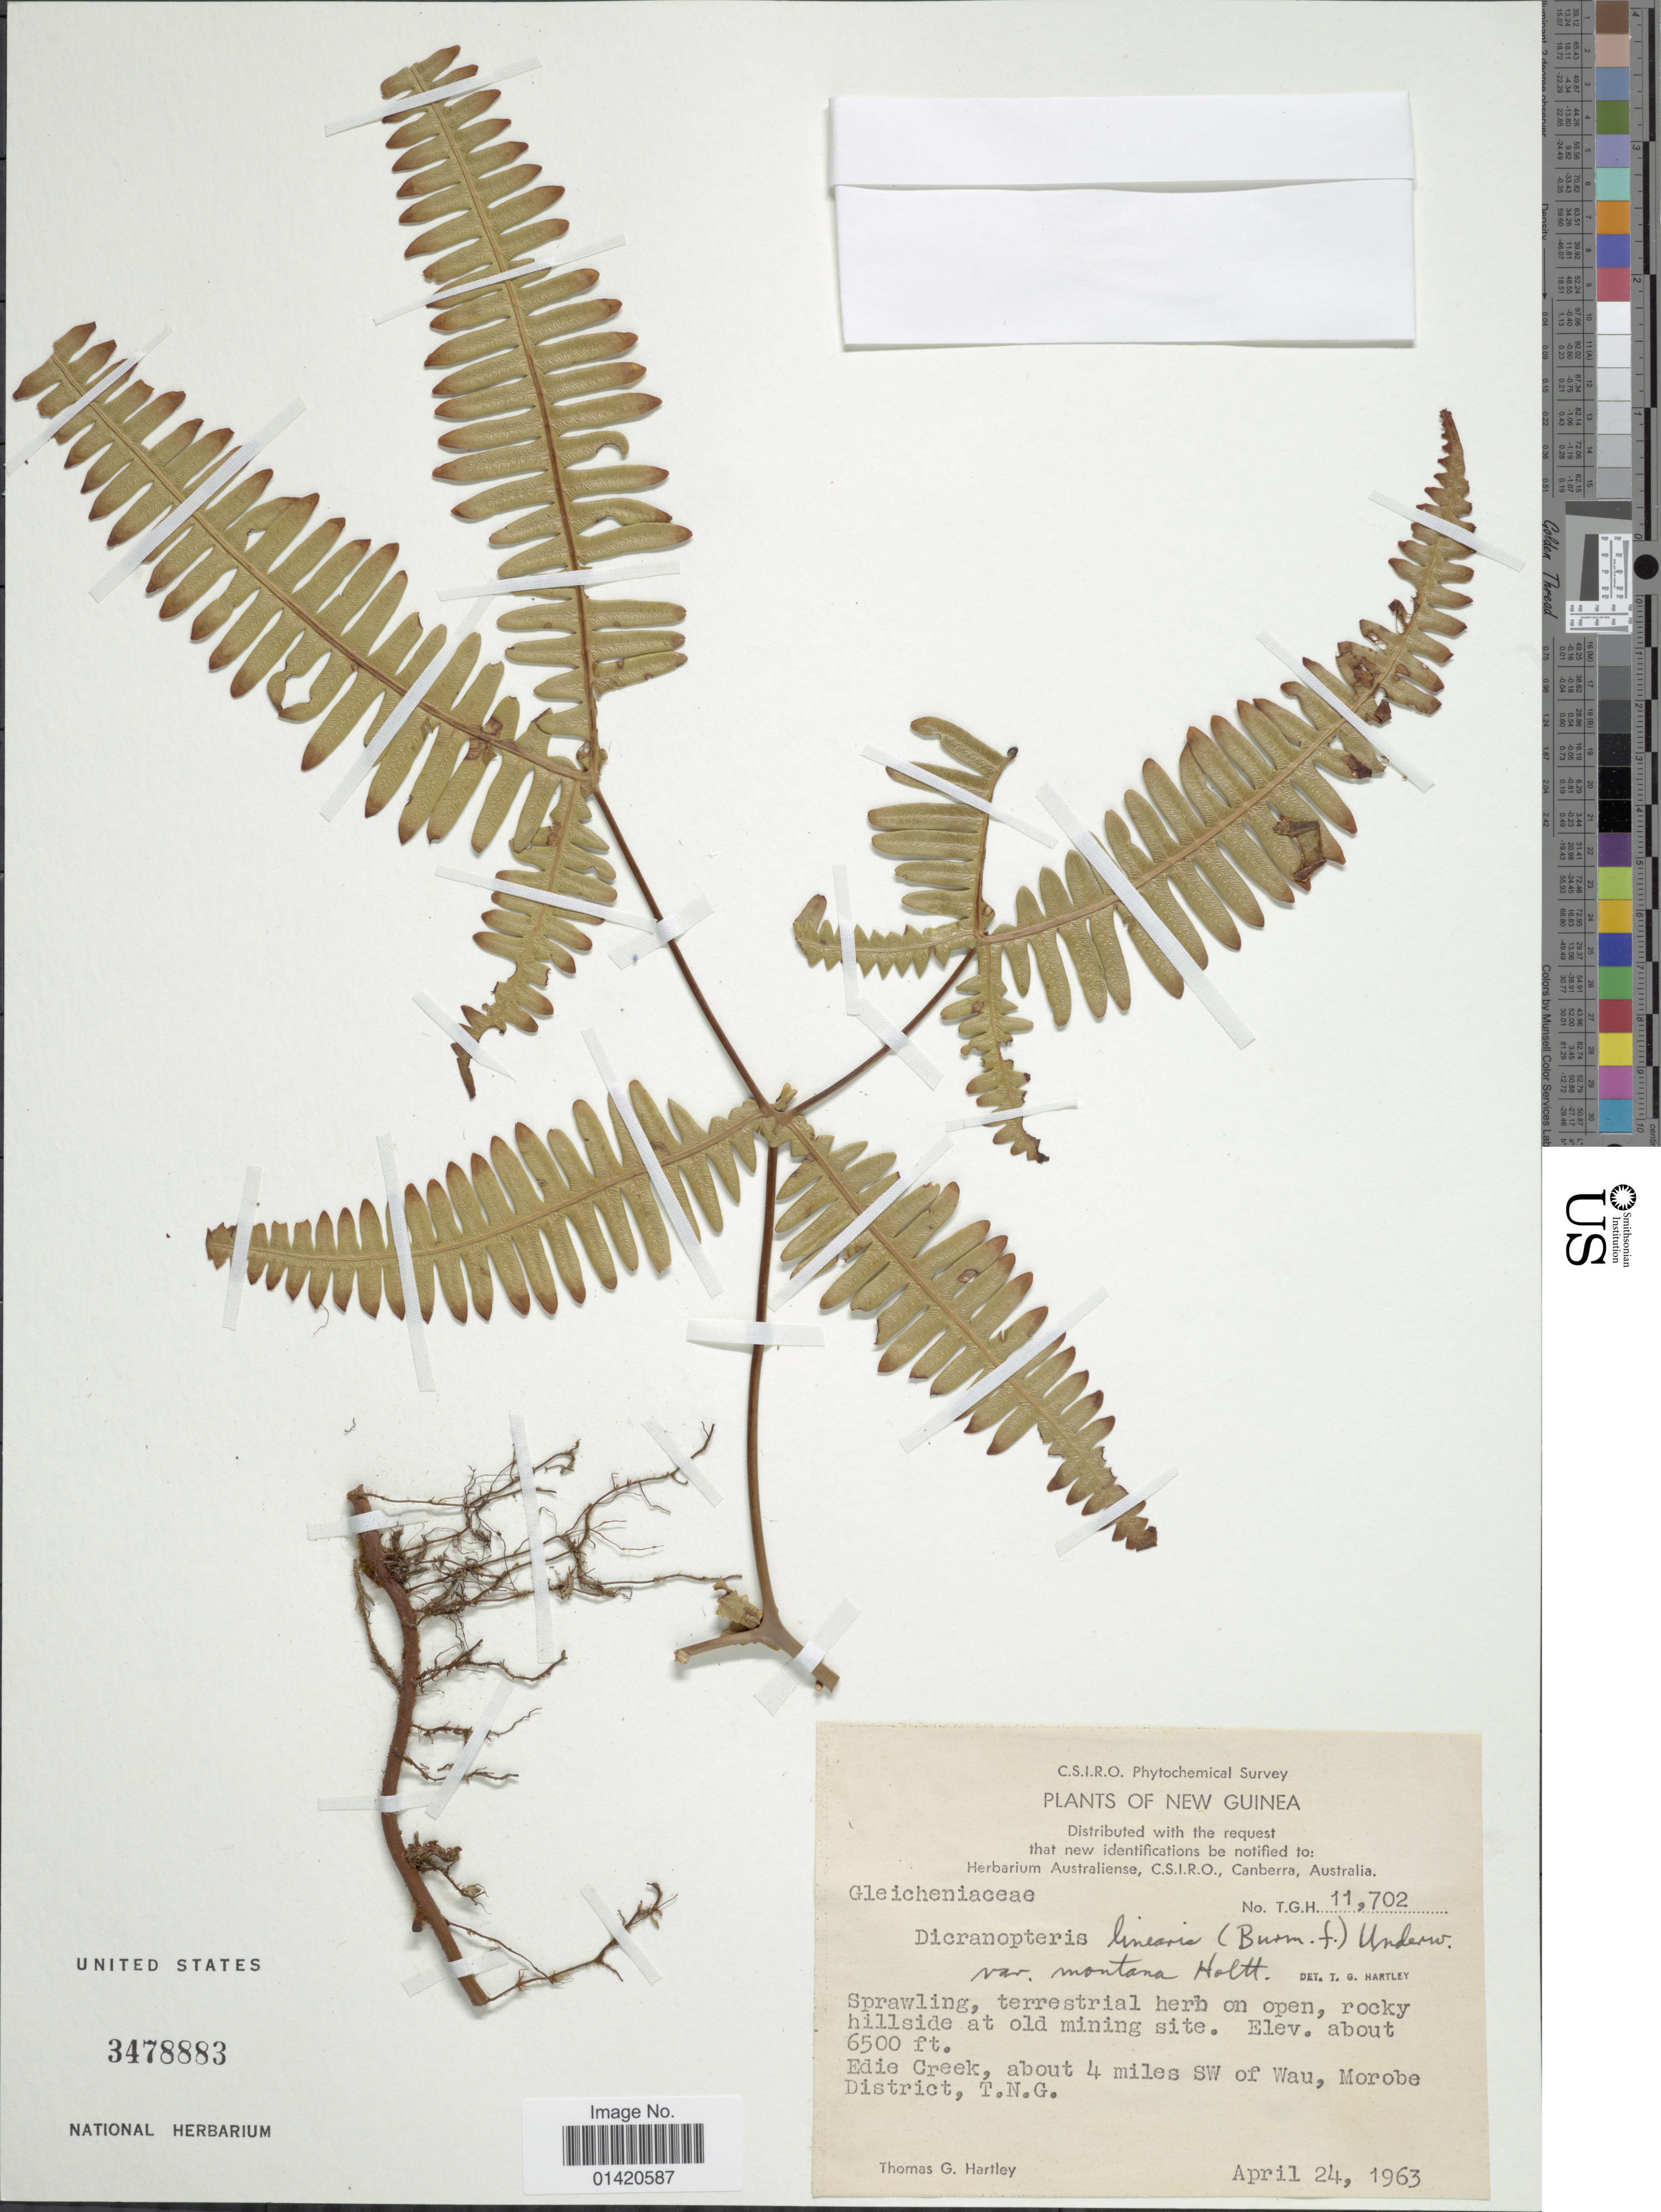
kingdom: Plantae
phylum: Tracheophyta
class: Polypodiopsida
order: Gleicheniales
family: Gleicheniaceae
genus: Dicranopteris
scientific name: Dicranopteris linearis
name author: (Burm. f.) Underw.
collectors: T. G. Hartley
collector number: T.G.H. 11702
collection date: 1963-04-24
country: Papua New Guinea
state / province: Morobe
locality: New Guinea, Elie Creek, about 4 miles SW of Wau, Morobe District, T.N.G.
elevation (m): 1981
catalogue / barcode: US 3478883